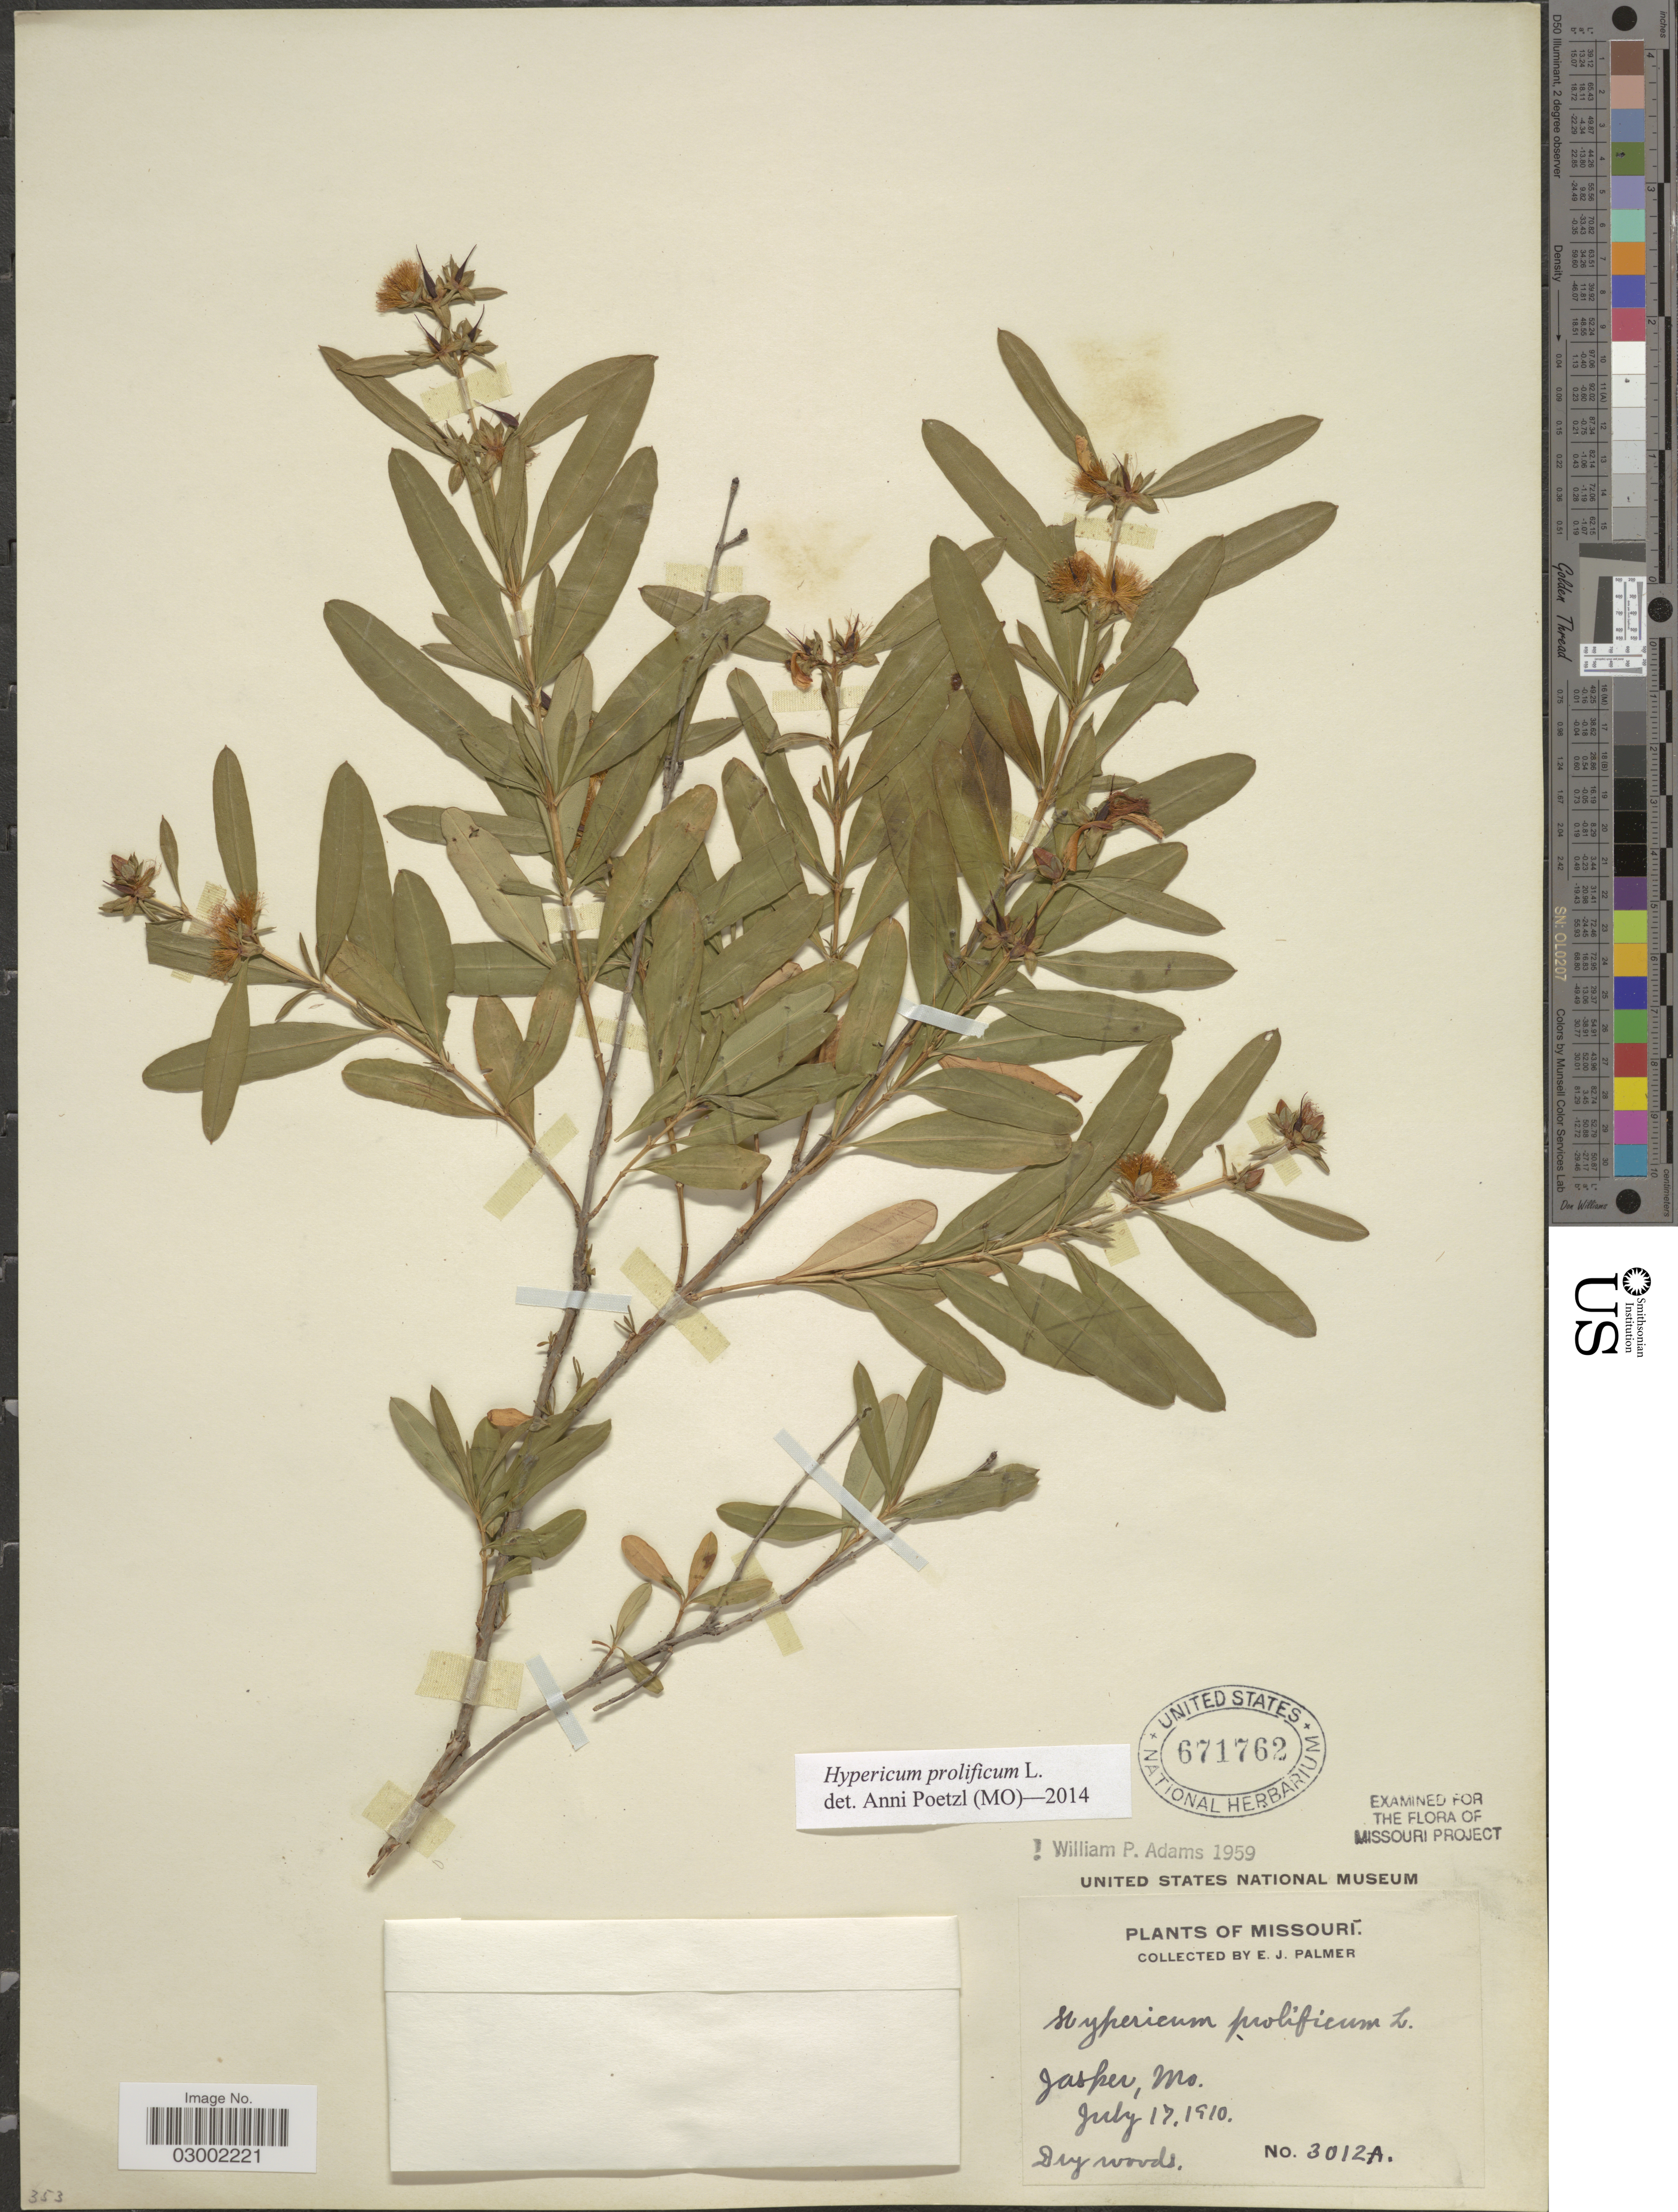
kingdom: Plantae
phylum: Tracheophyta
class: Magnoliopsida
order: Malpighiales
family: Hypericaceae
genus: Hypericum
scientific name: Hypericum prolificum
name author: L.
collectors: E. J. Palmer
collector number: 3012A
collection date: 1910-07-17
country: United States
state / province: Missouri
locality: Jasper.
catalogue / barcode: US 671762